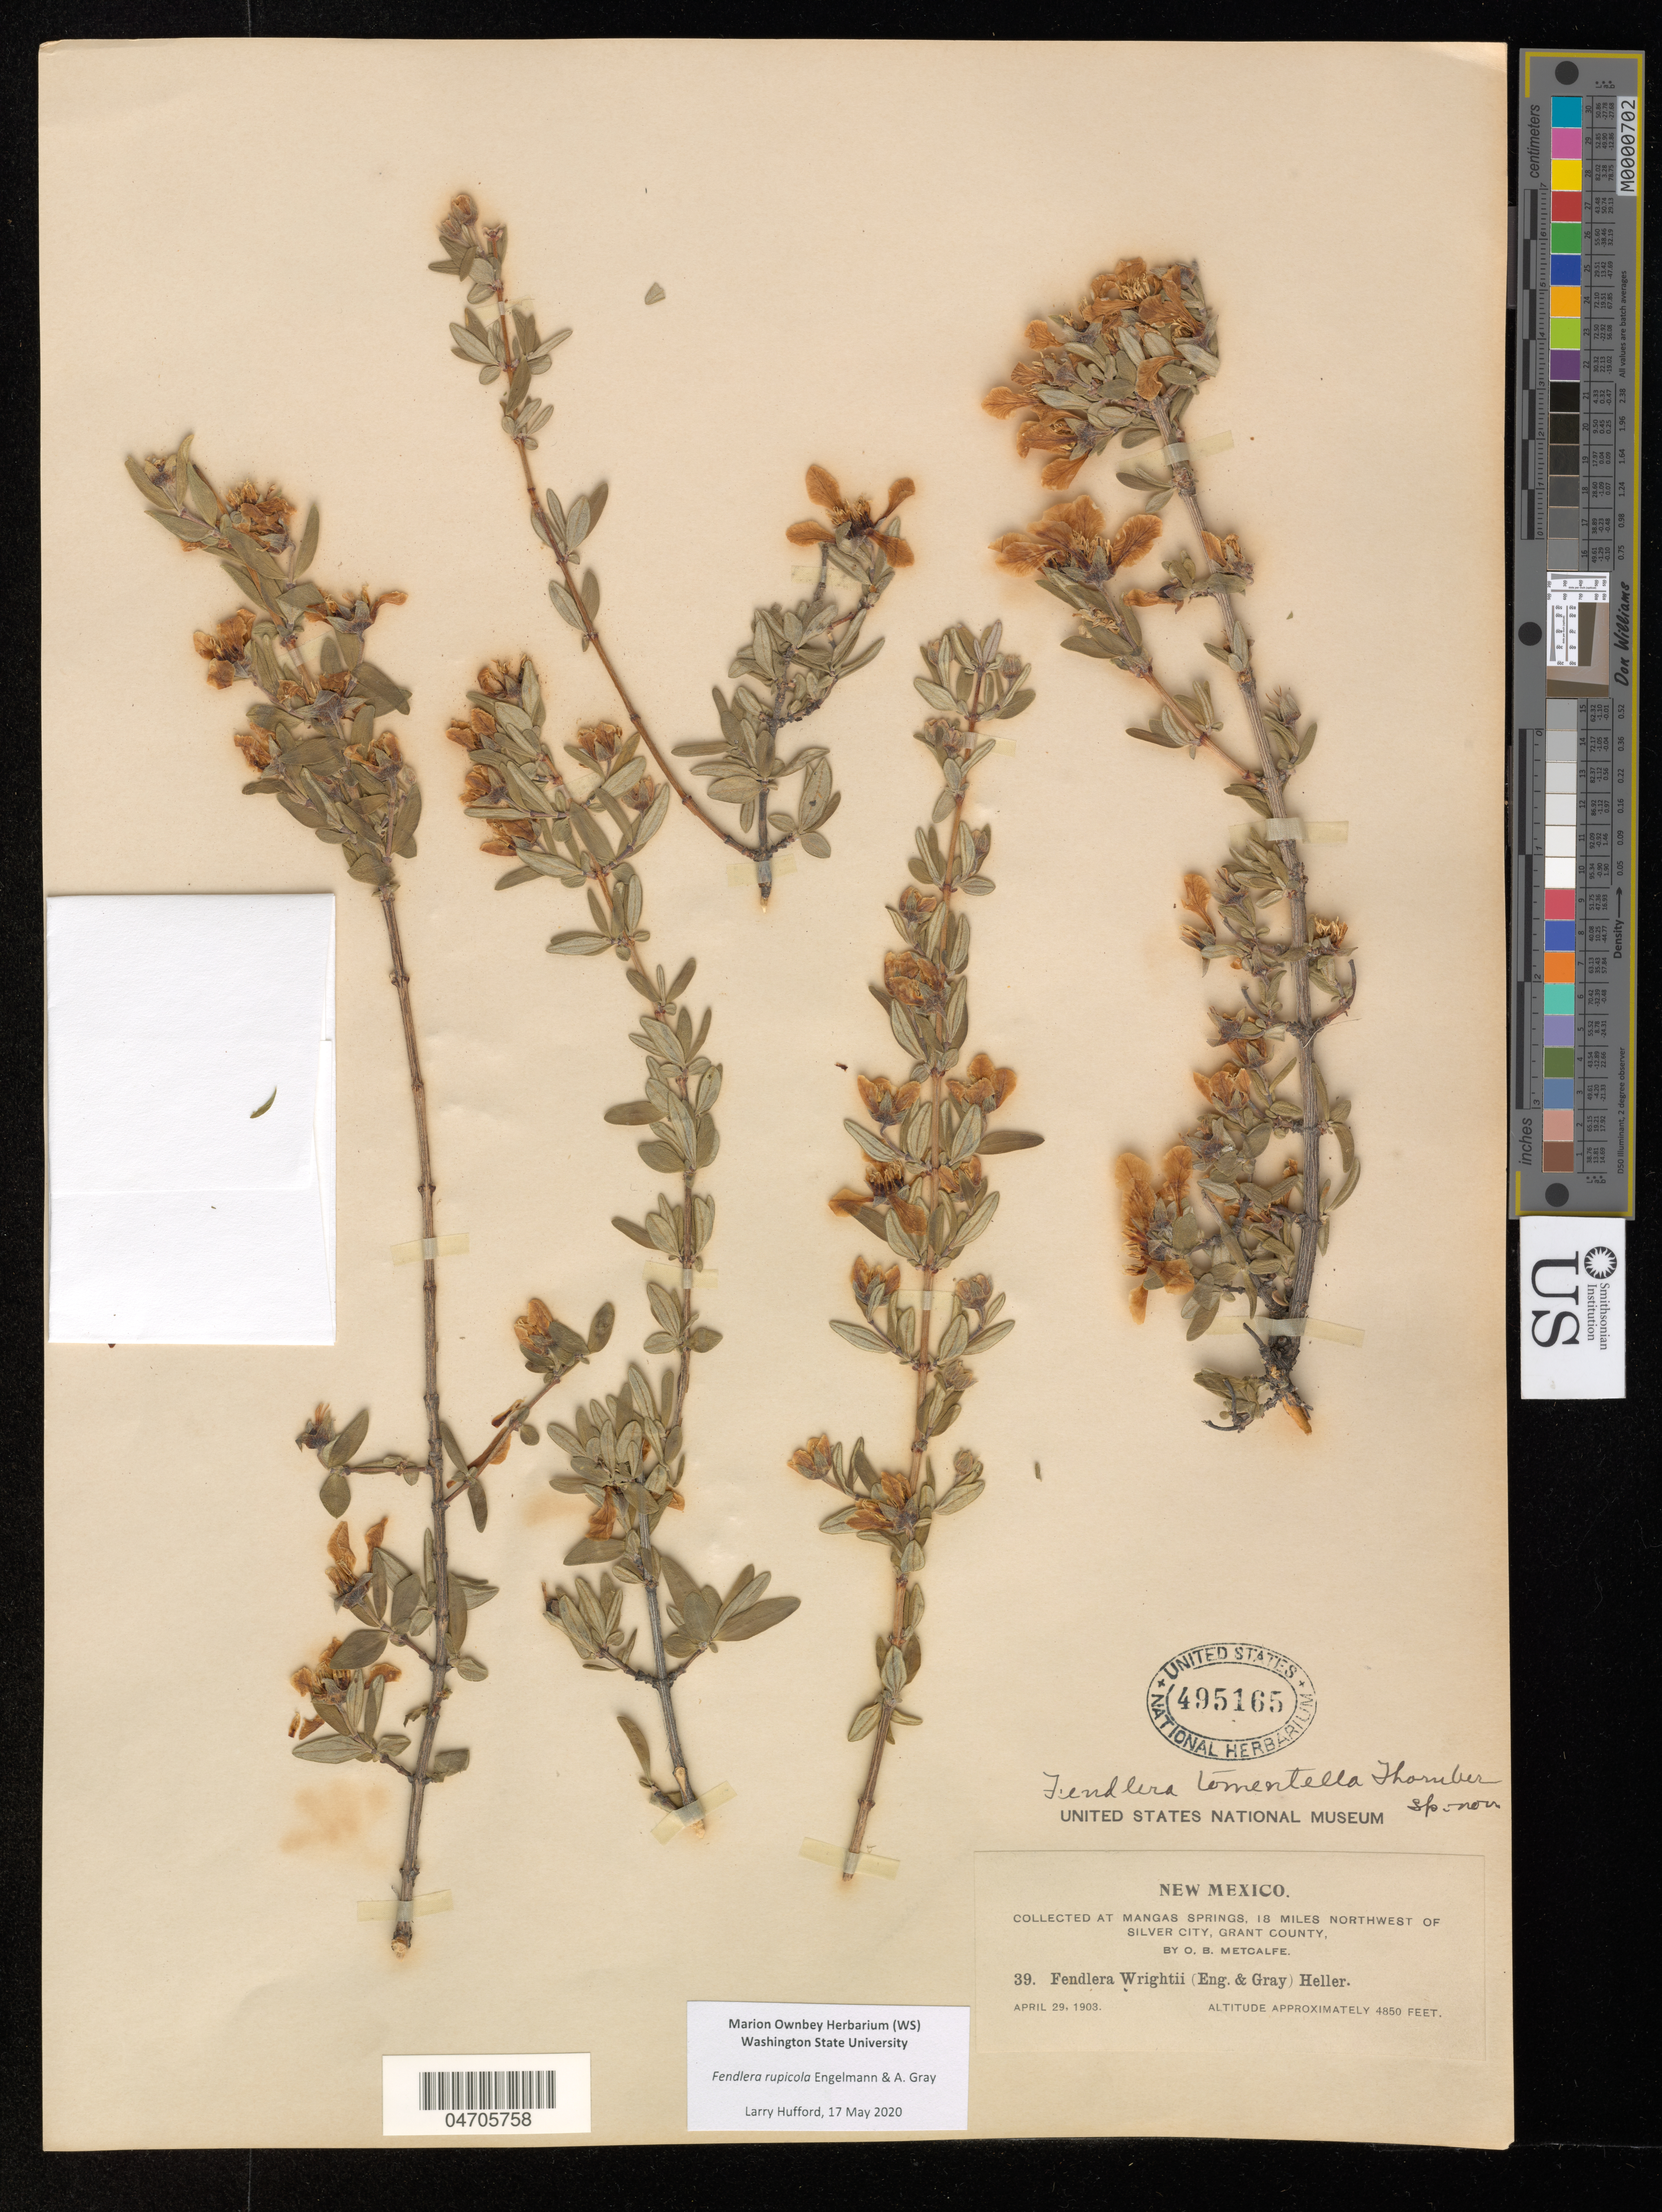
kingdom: Plantae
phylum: Tracheophyta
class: Magnoliopsida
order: Cornales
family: Hydrangeaceae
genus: Fendlera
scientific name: Fendlera rupicola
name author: Englem. & A. Gray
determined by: Hufford, L.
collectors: O. B. Metcalfe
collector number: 39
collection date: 1903-04-29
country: United States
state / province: New Mexico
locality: Mangas Springs, 18 miles northwest of Silver City, Grant County.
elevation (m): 1478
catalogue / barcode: US 495165